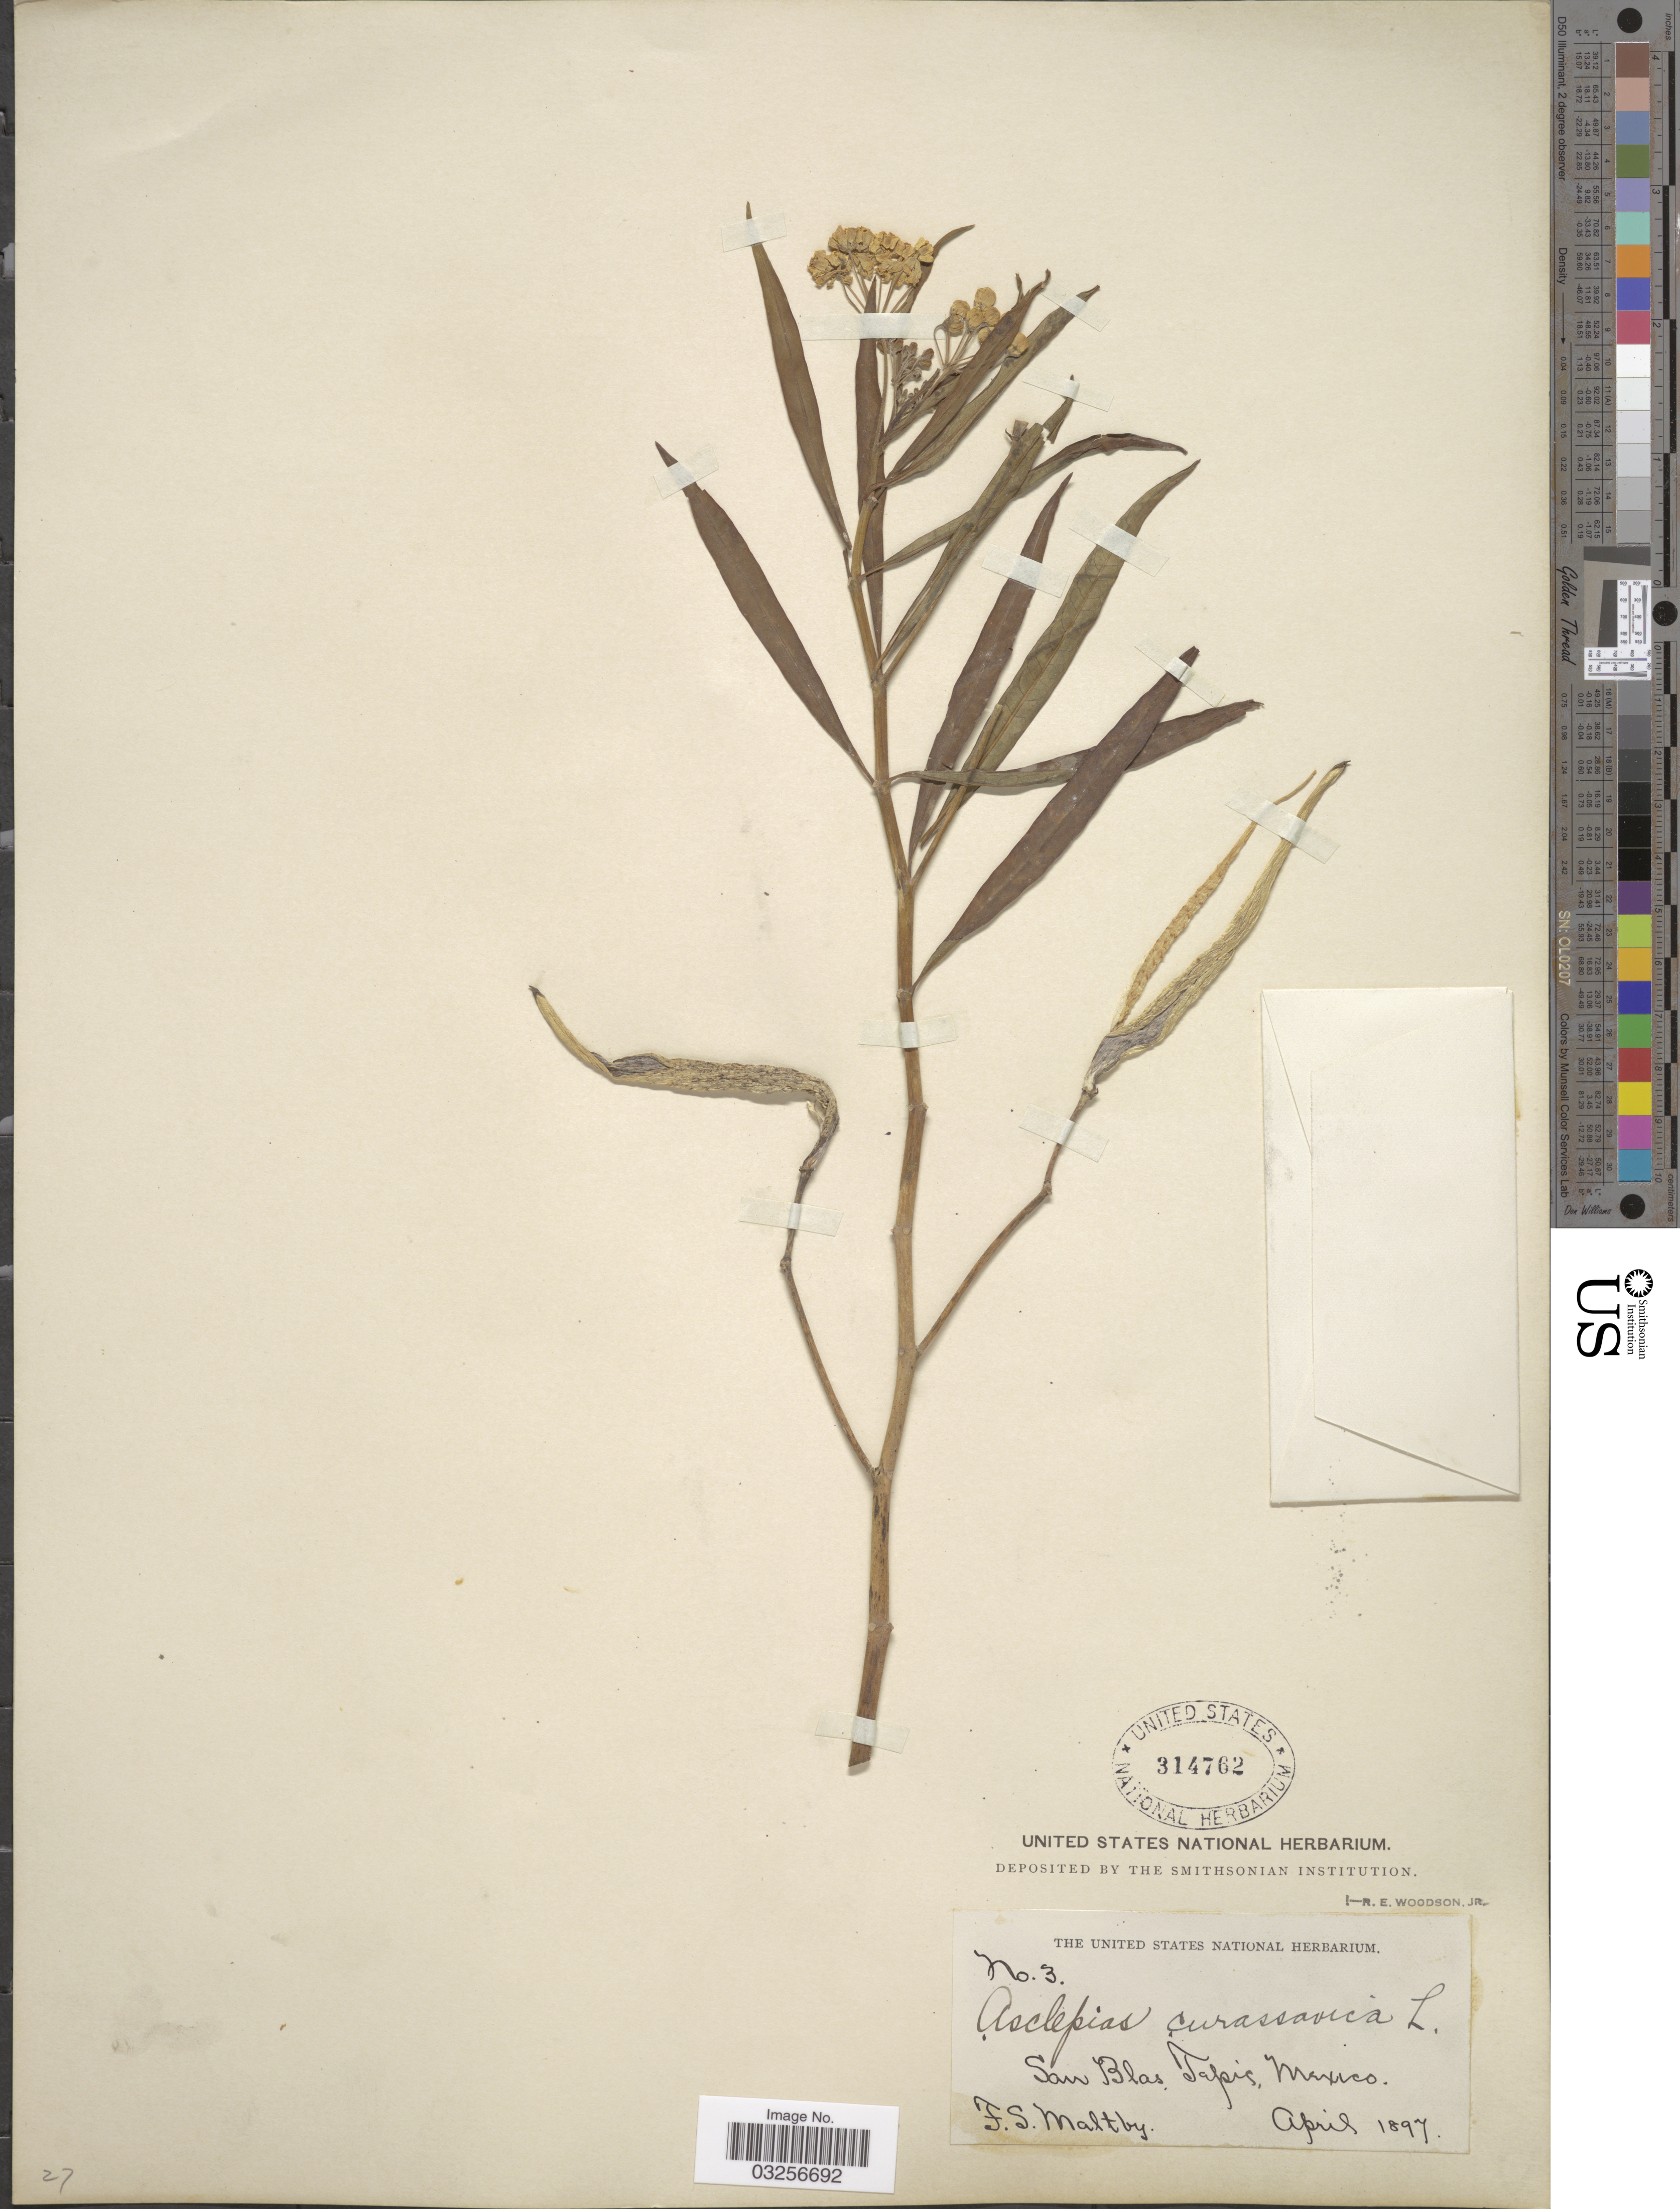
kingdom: Plantae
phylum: Tracheophyta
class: Magnoliopsida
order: Gentianales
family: Apocynaceae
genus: Asclepias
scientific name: Asclepias curassavica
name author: L.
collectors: F. S. Maltby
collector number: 3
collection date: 1897-04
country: Mexico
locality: San Blas, Tepic.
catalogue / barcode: US 314762